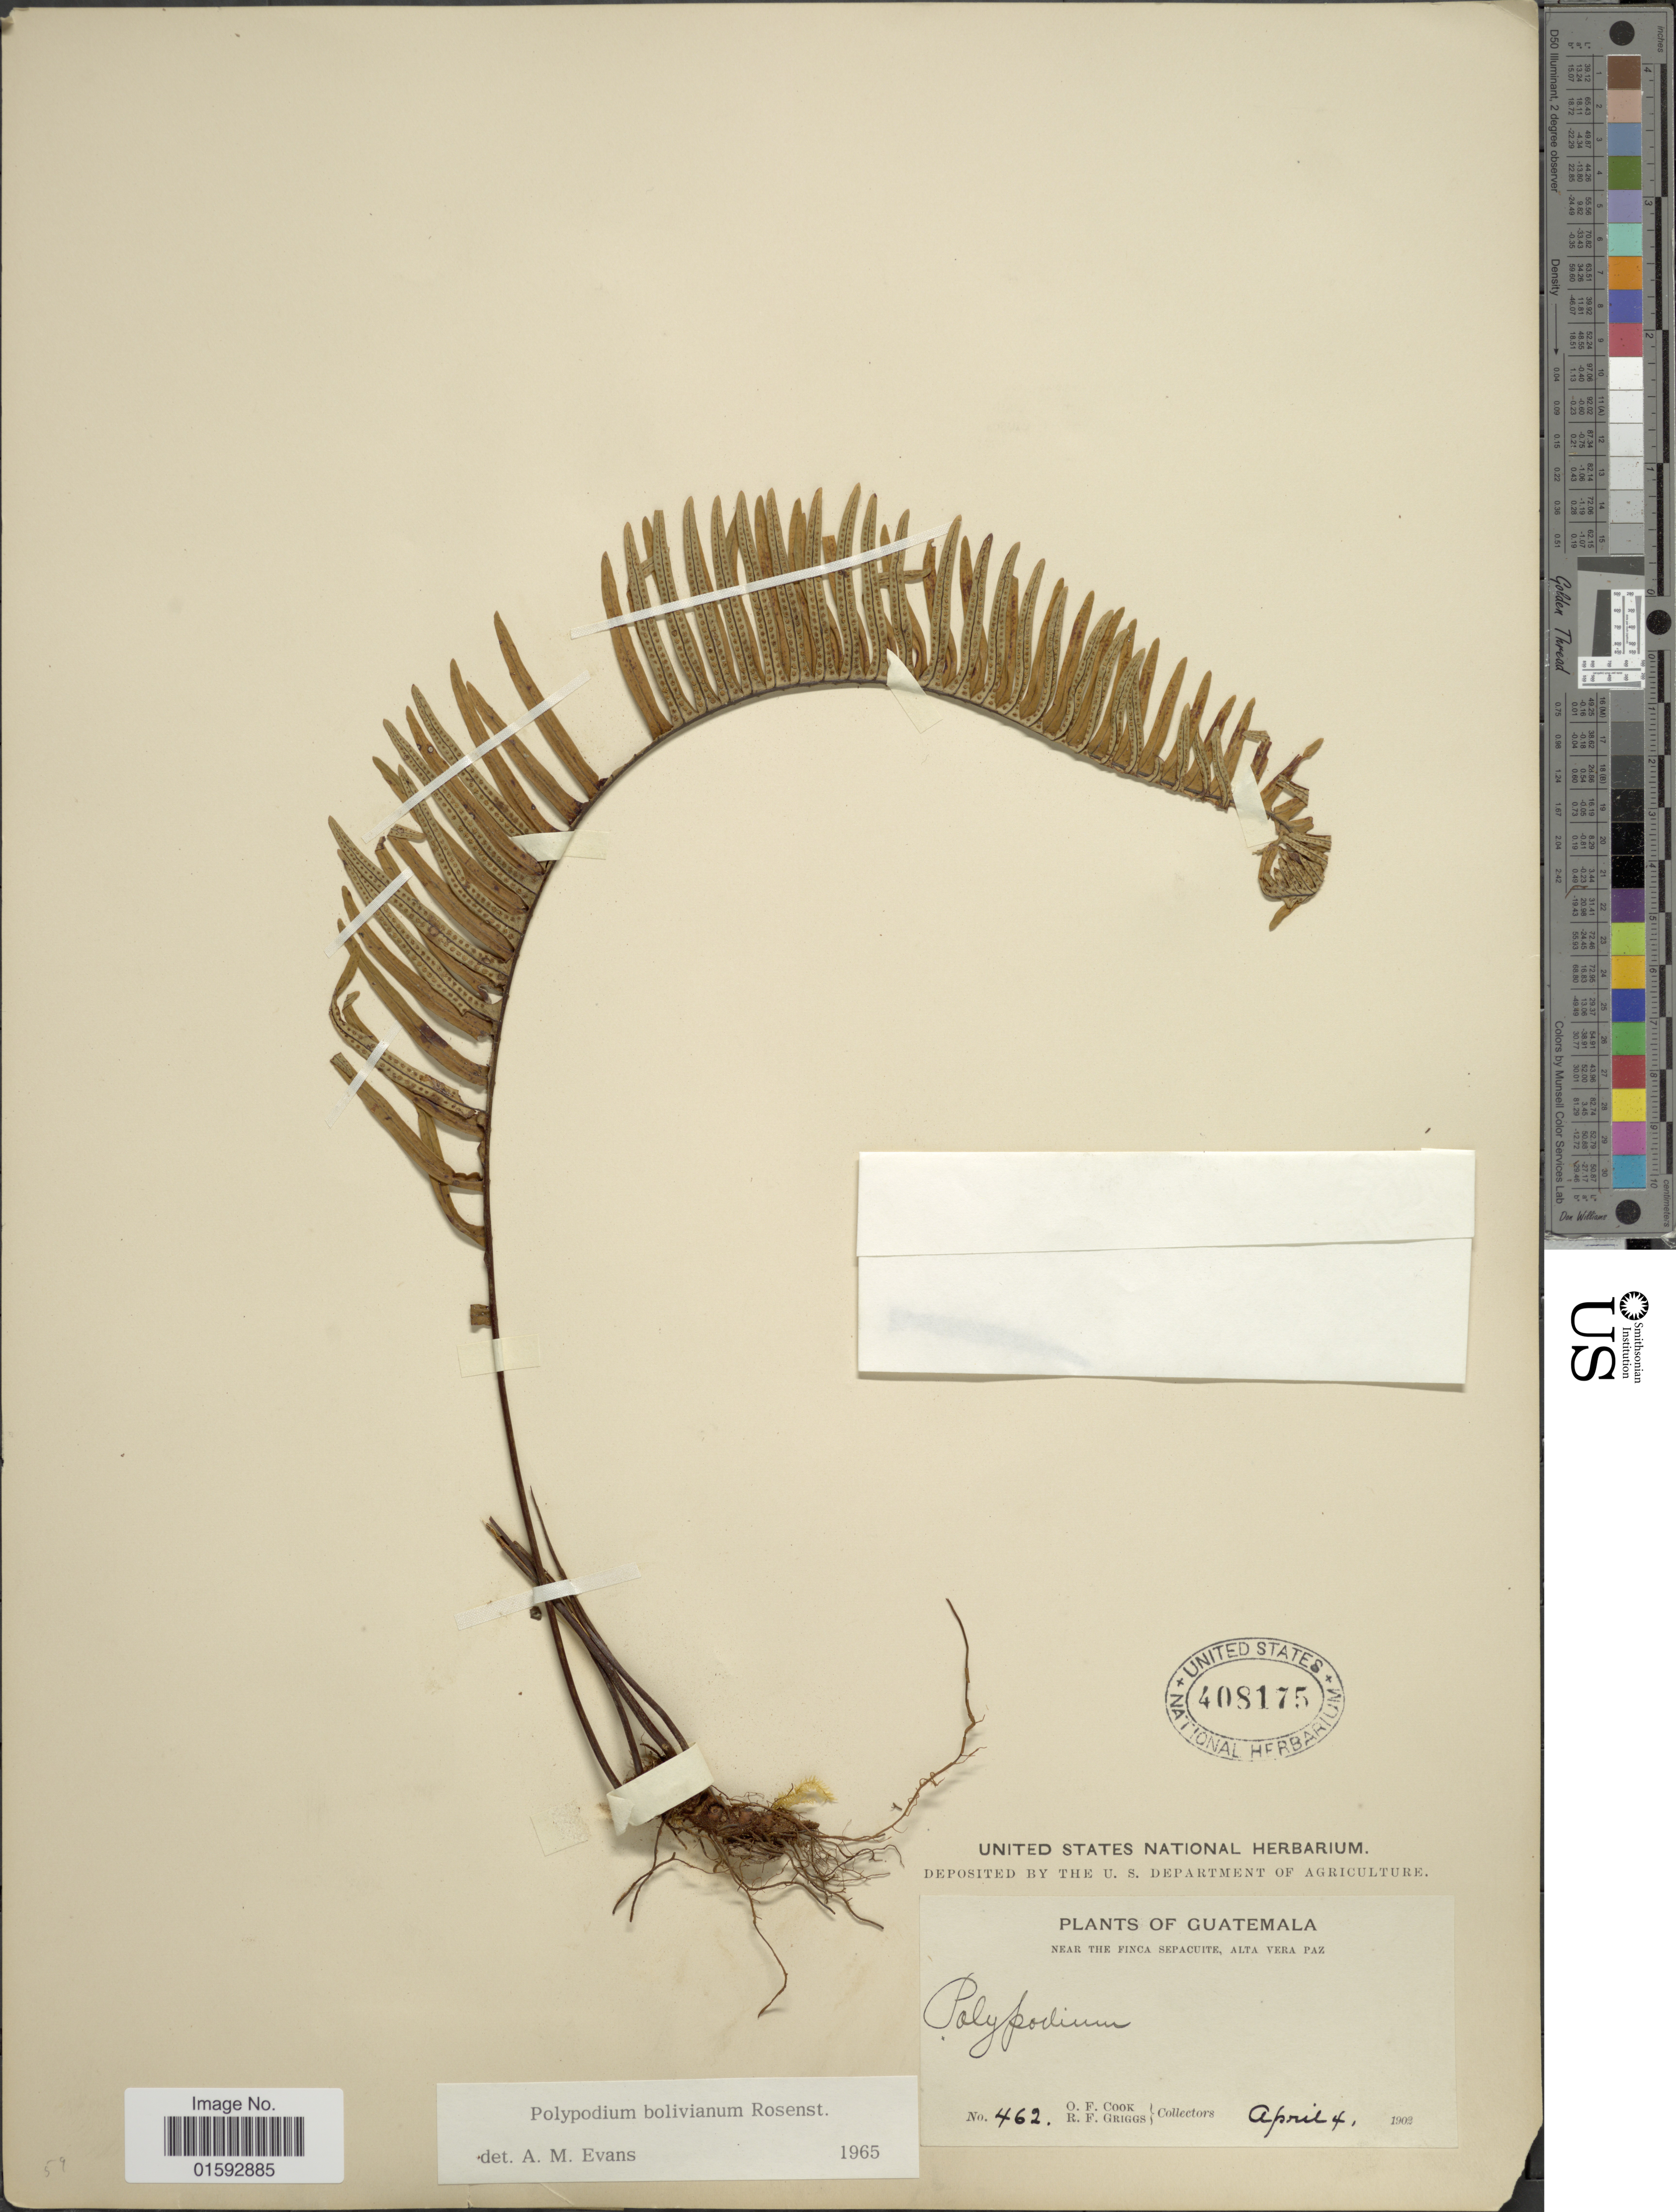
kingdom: Plantae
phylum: Tracheophyta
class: Polypodiopsida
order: Polypodiales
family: Polypodiaceae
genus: Pecluma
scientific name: Pecluma divaricata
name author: (E. Fourn.) Mickel & Beitel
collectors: O. F. Cook & R. F. Griggs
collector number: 462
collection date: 1902-04-04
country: Guatemala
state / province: Alta Verapaz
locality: Near the Finca Sepacuite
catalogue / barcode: US 408175